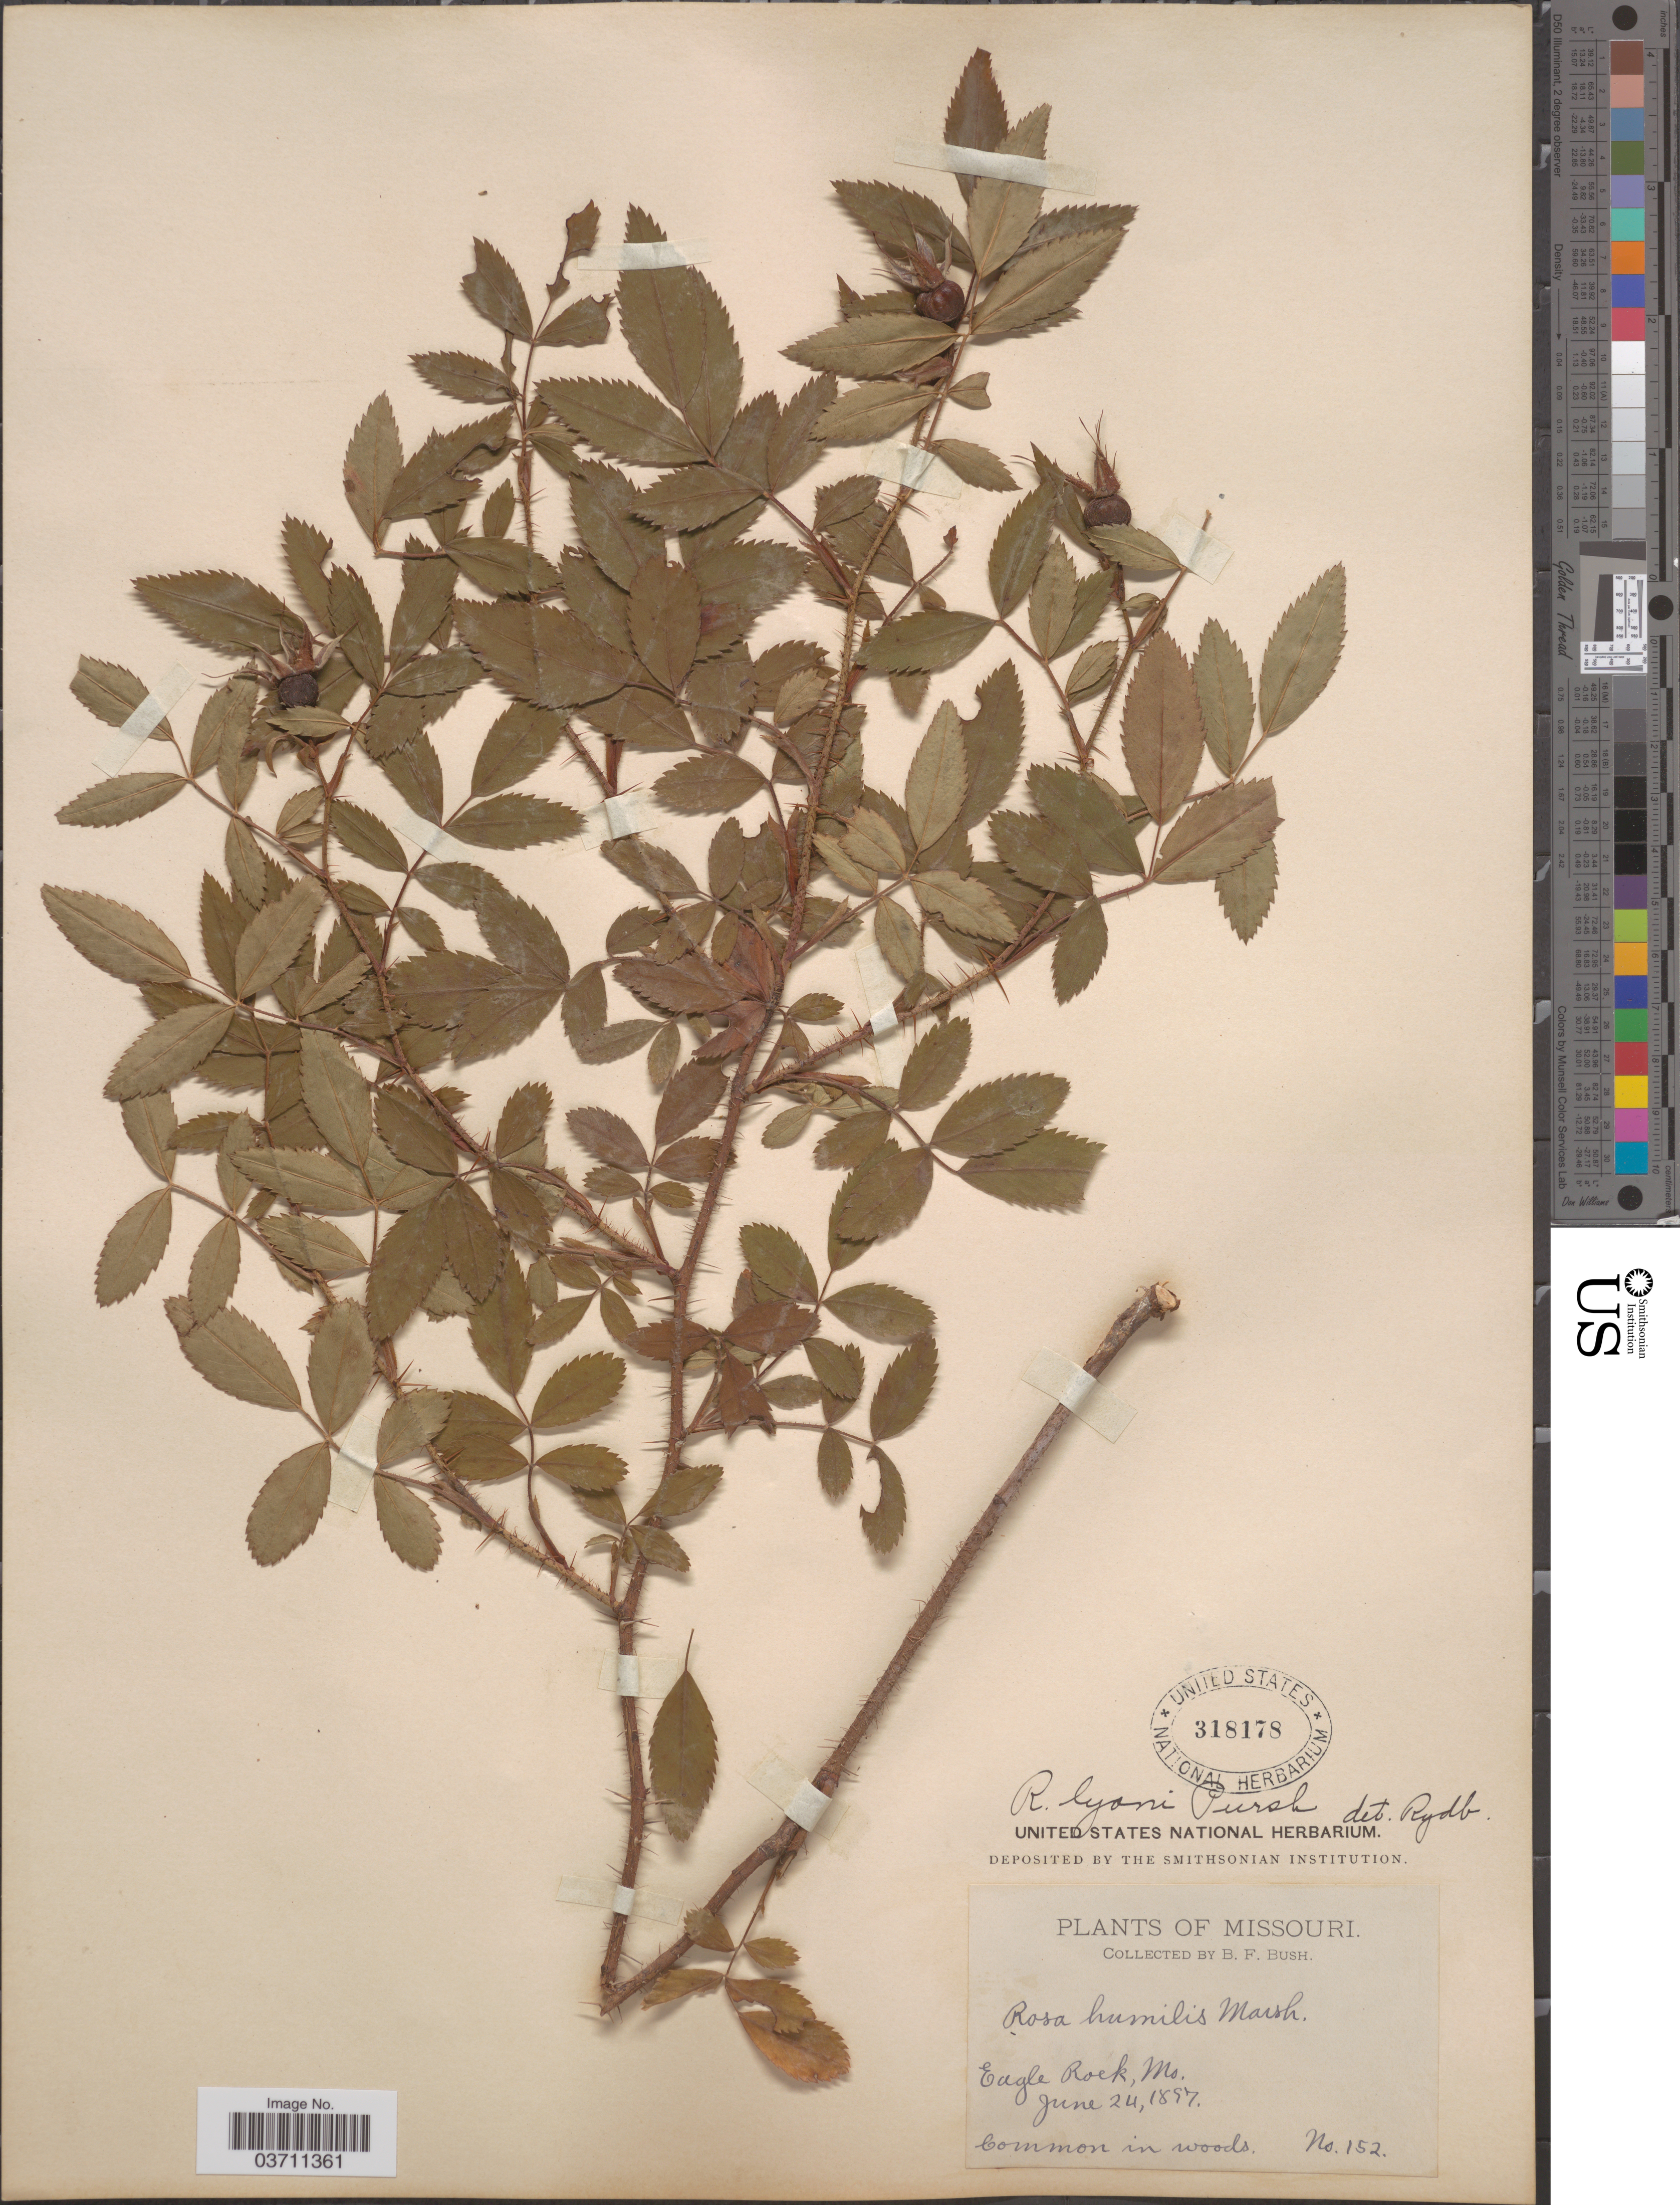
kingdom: Plantae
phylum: Tracheophyta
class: Magnoliopsida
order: Rosales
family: Rosaceae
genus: Rosa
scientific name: Rosa lyoni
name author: Pursh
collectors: B. F. Bush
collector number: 152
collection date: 1897-06-24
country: United States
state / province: Missouri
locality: Eagle Rock.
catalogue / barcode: US 318178